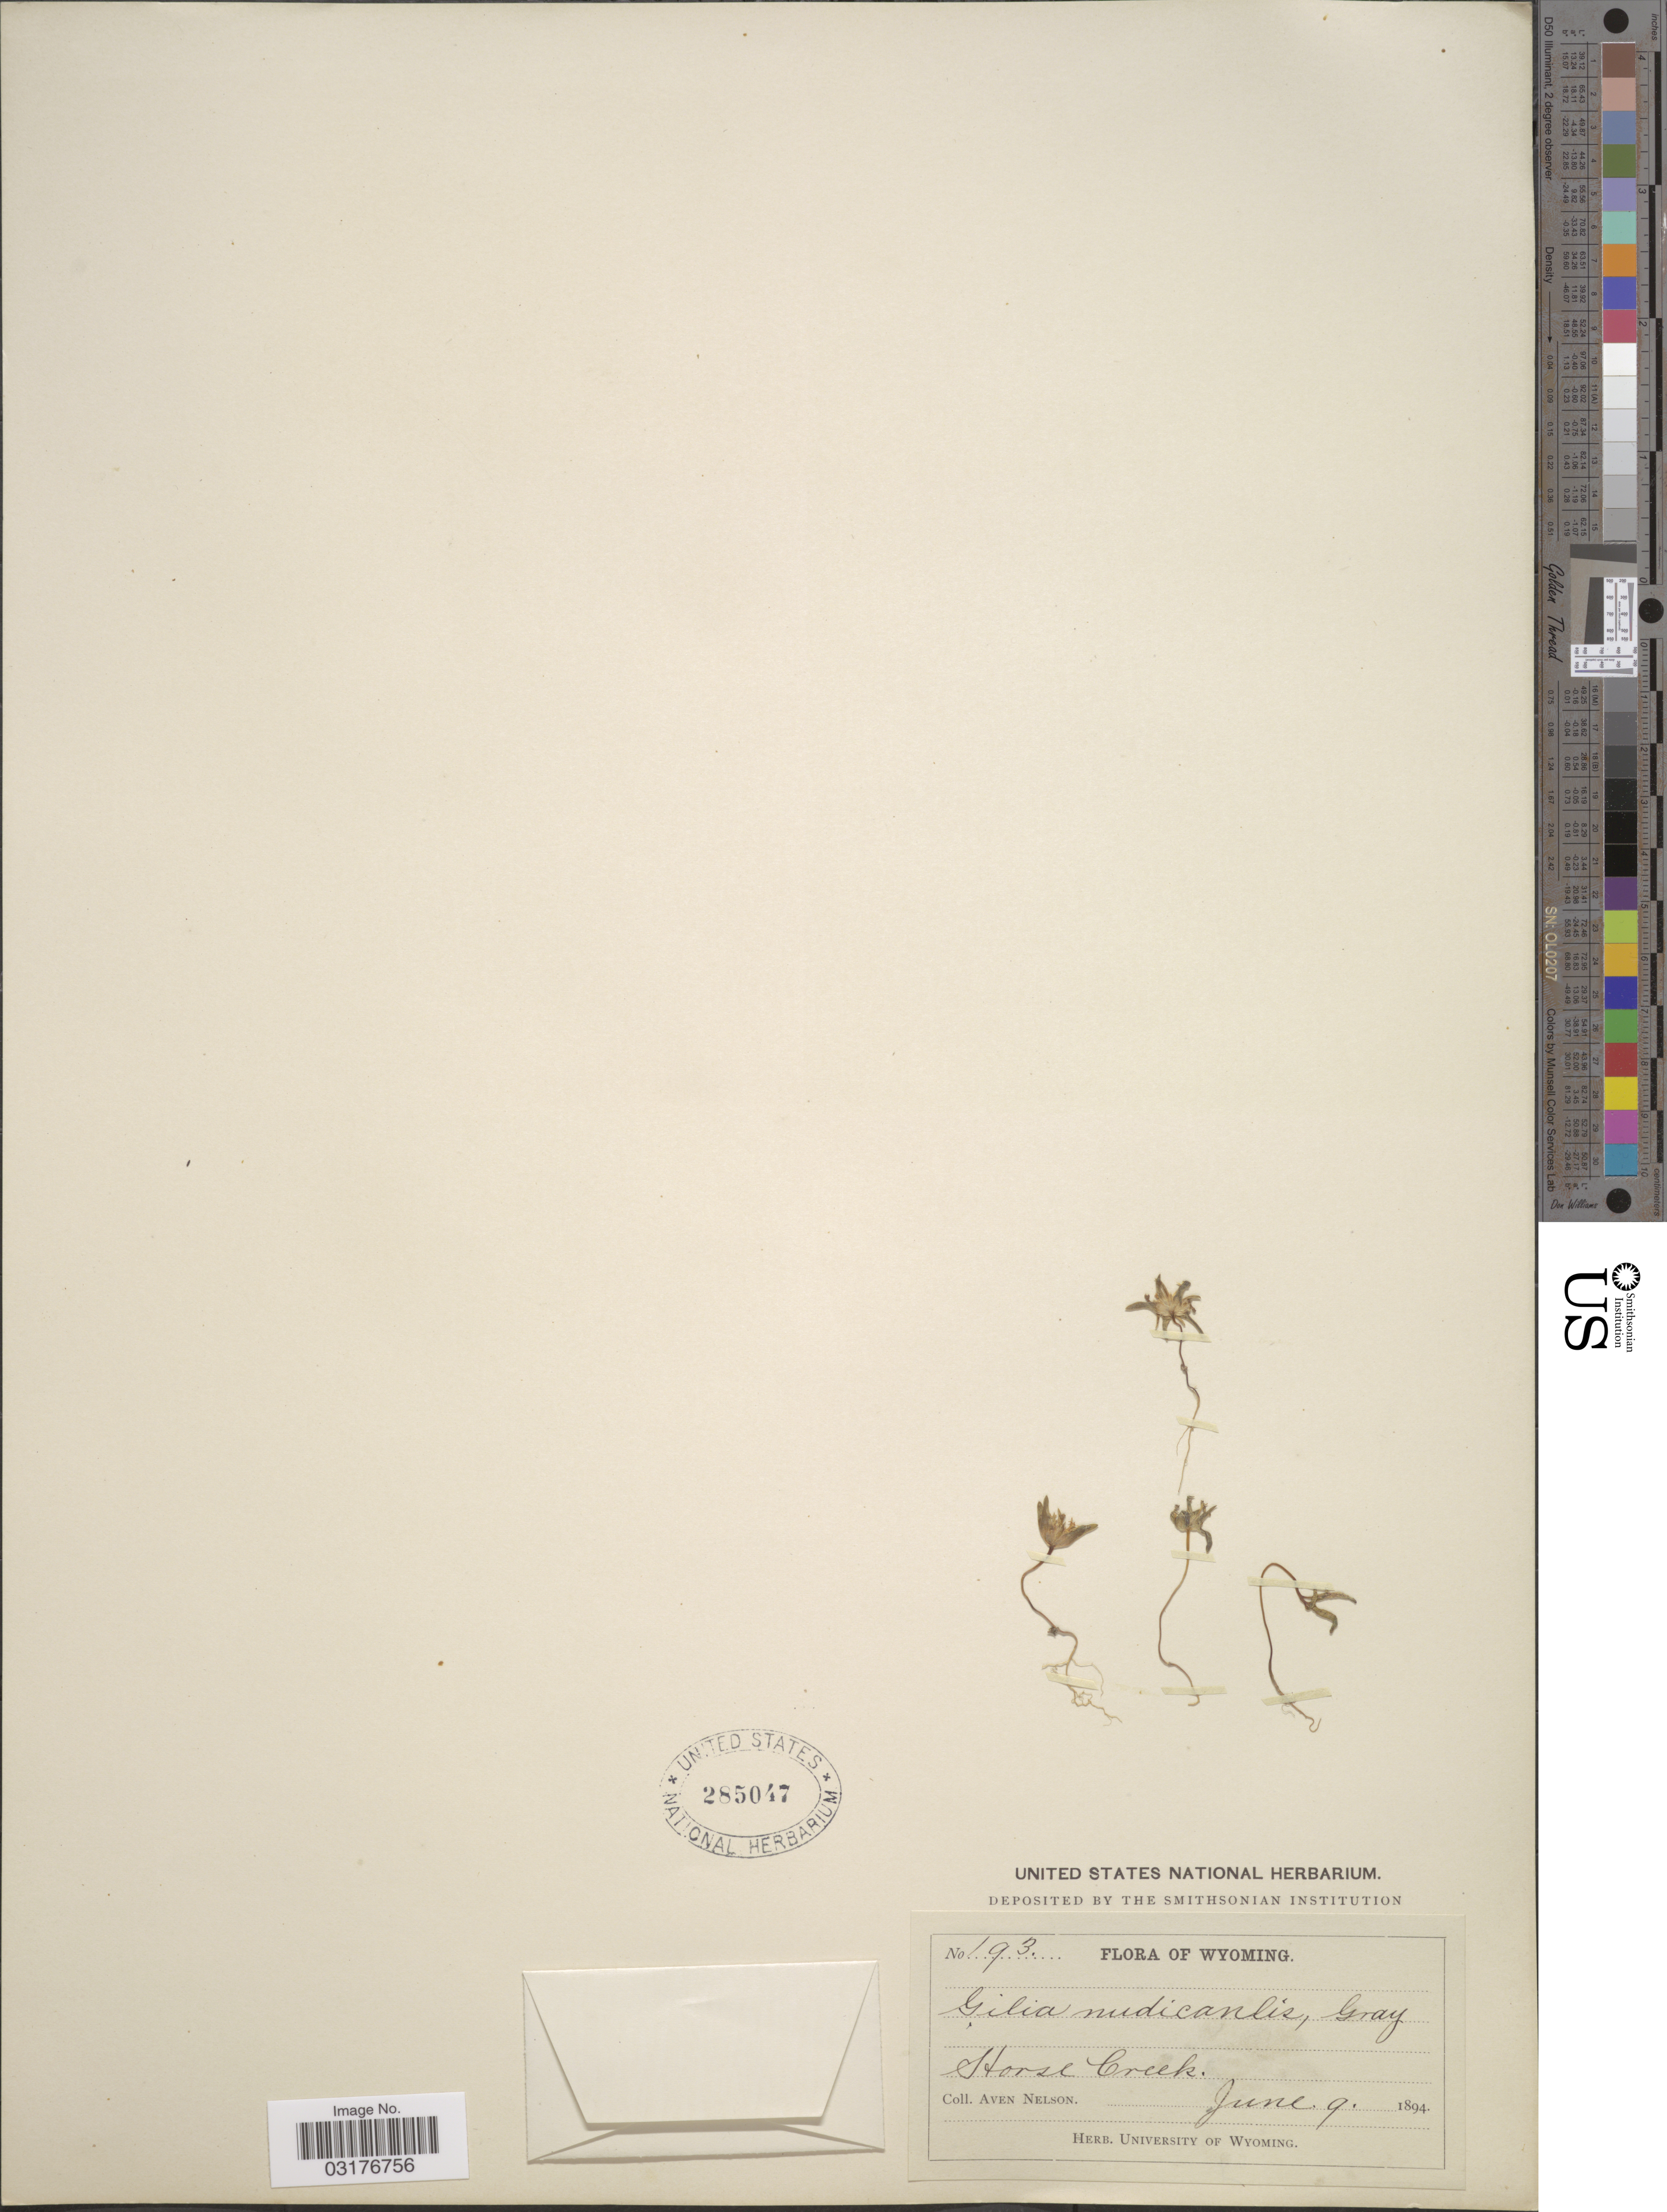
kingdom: Plantae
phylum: Tracheophyta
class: Magnoliopsida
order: Ericales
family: Polemoniaceae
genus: Gymnosteris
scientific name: Gymnosteris parvula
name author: A. Heller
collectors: A. Nelson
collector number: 193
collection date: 1894-06-09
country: United States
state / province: Wyoming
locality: Horse Creek.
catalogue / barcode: US 285047